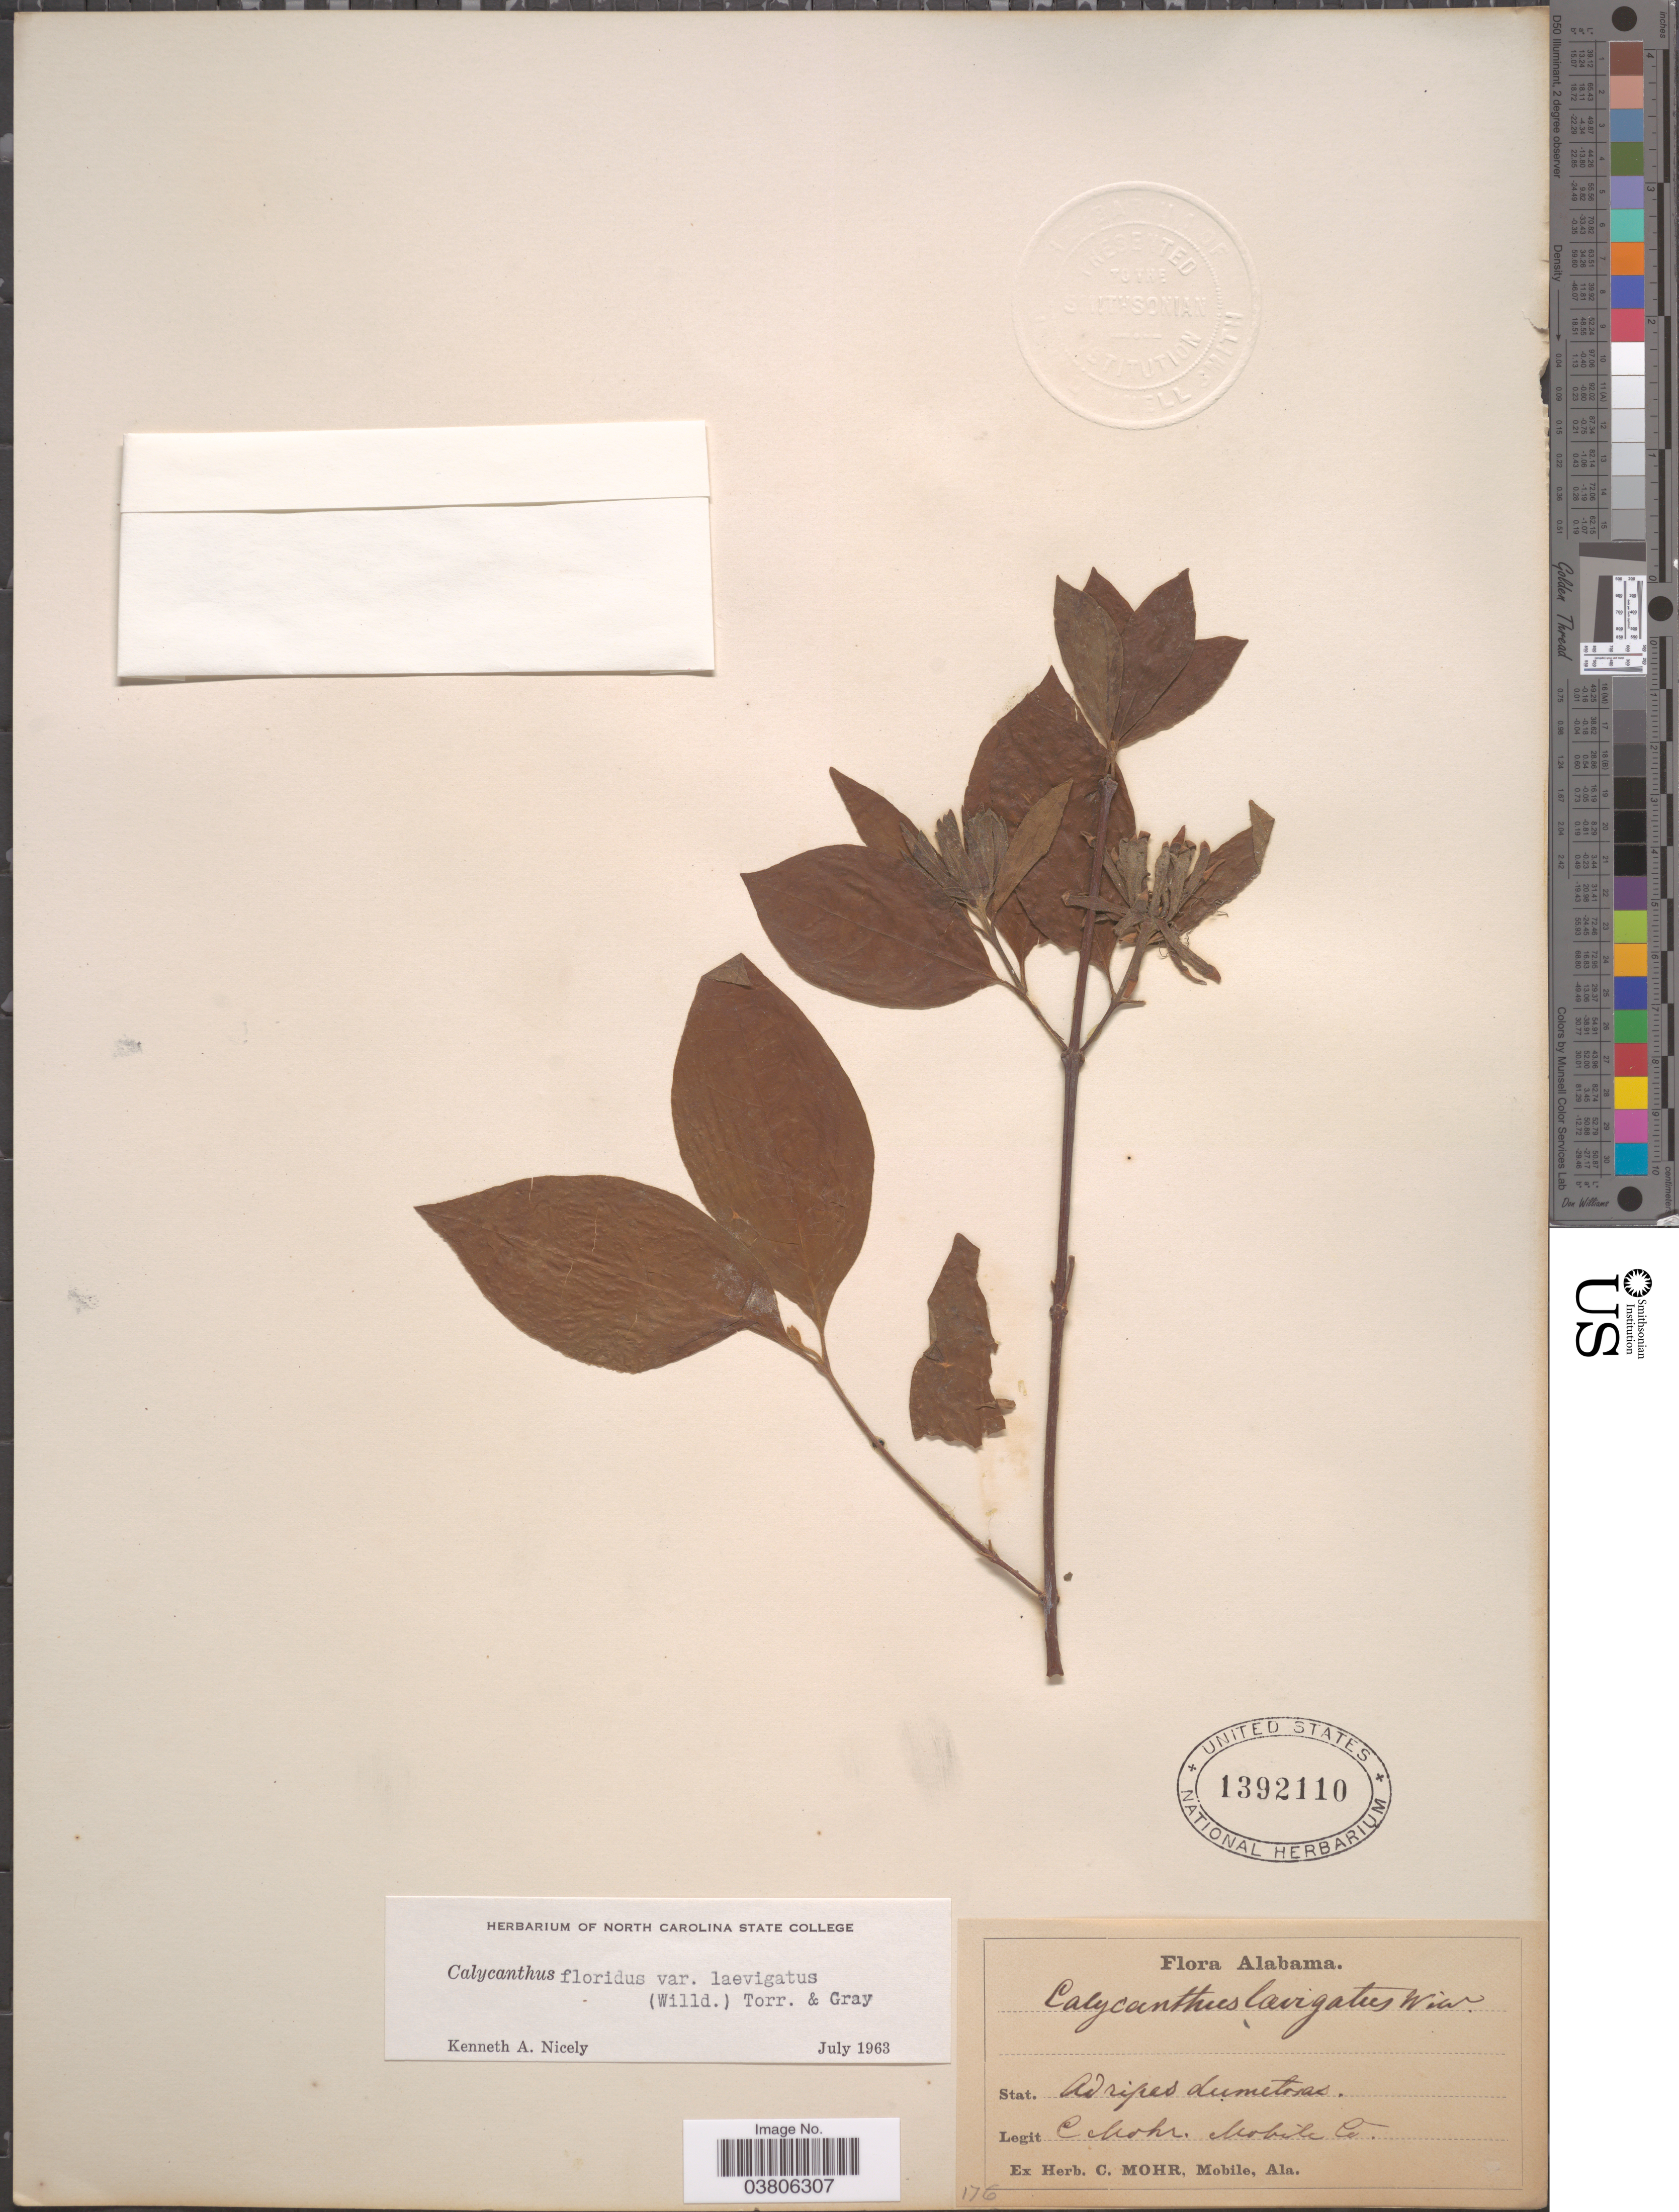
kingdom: Plantae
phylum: Tracheophyta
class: Magnoliopsida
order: Laurales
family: Calycanthaceae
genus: Calycanthus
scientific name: Calycanthus floridus var. laevigatus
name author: (Willd.) Torr. & A. Gray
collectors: C. T. Mohr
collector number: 176?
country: United States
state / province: Alabama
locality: Stat. Ad ripes dumetras. Mobile Co.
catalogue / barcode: US 1392110